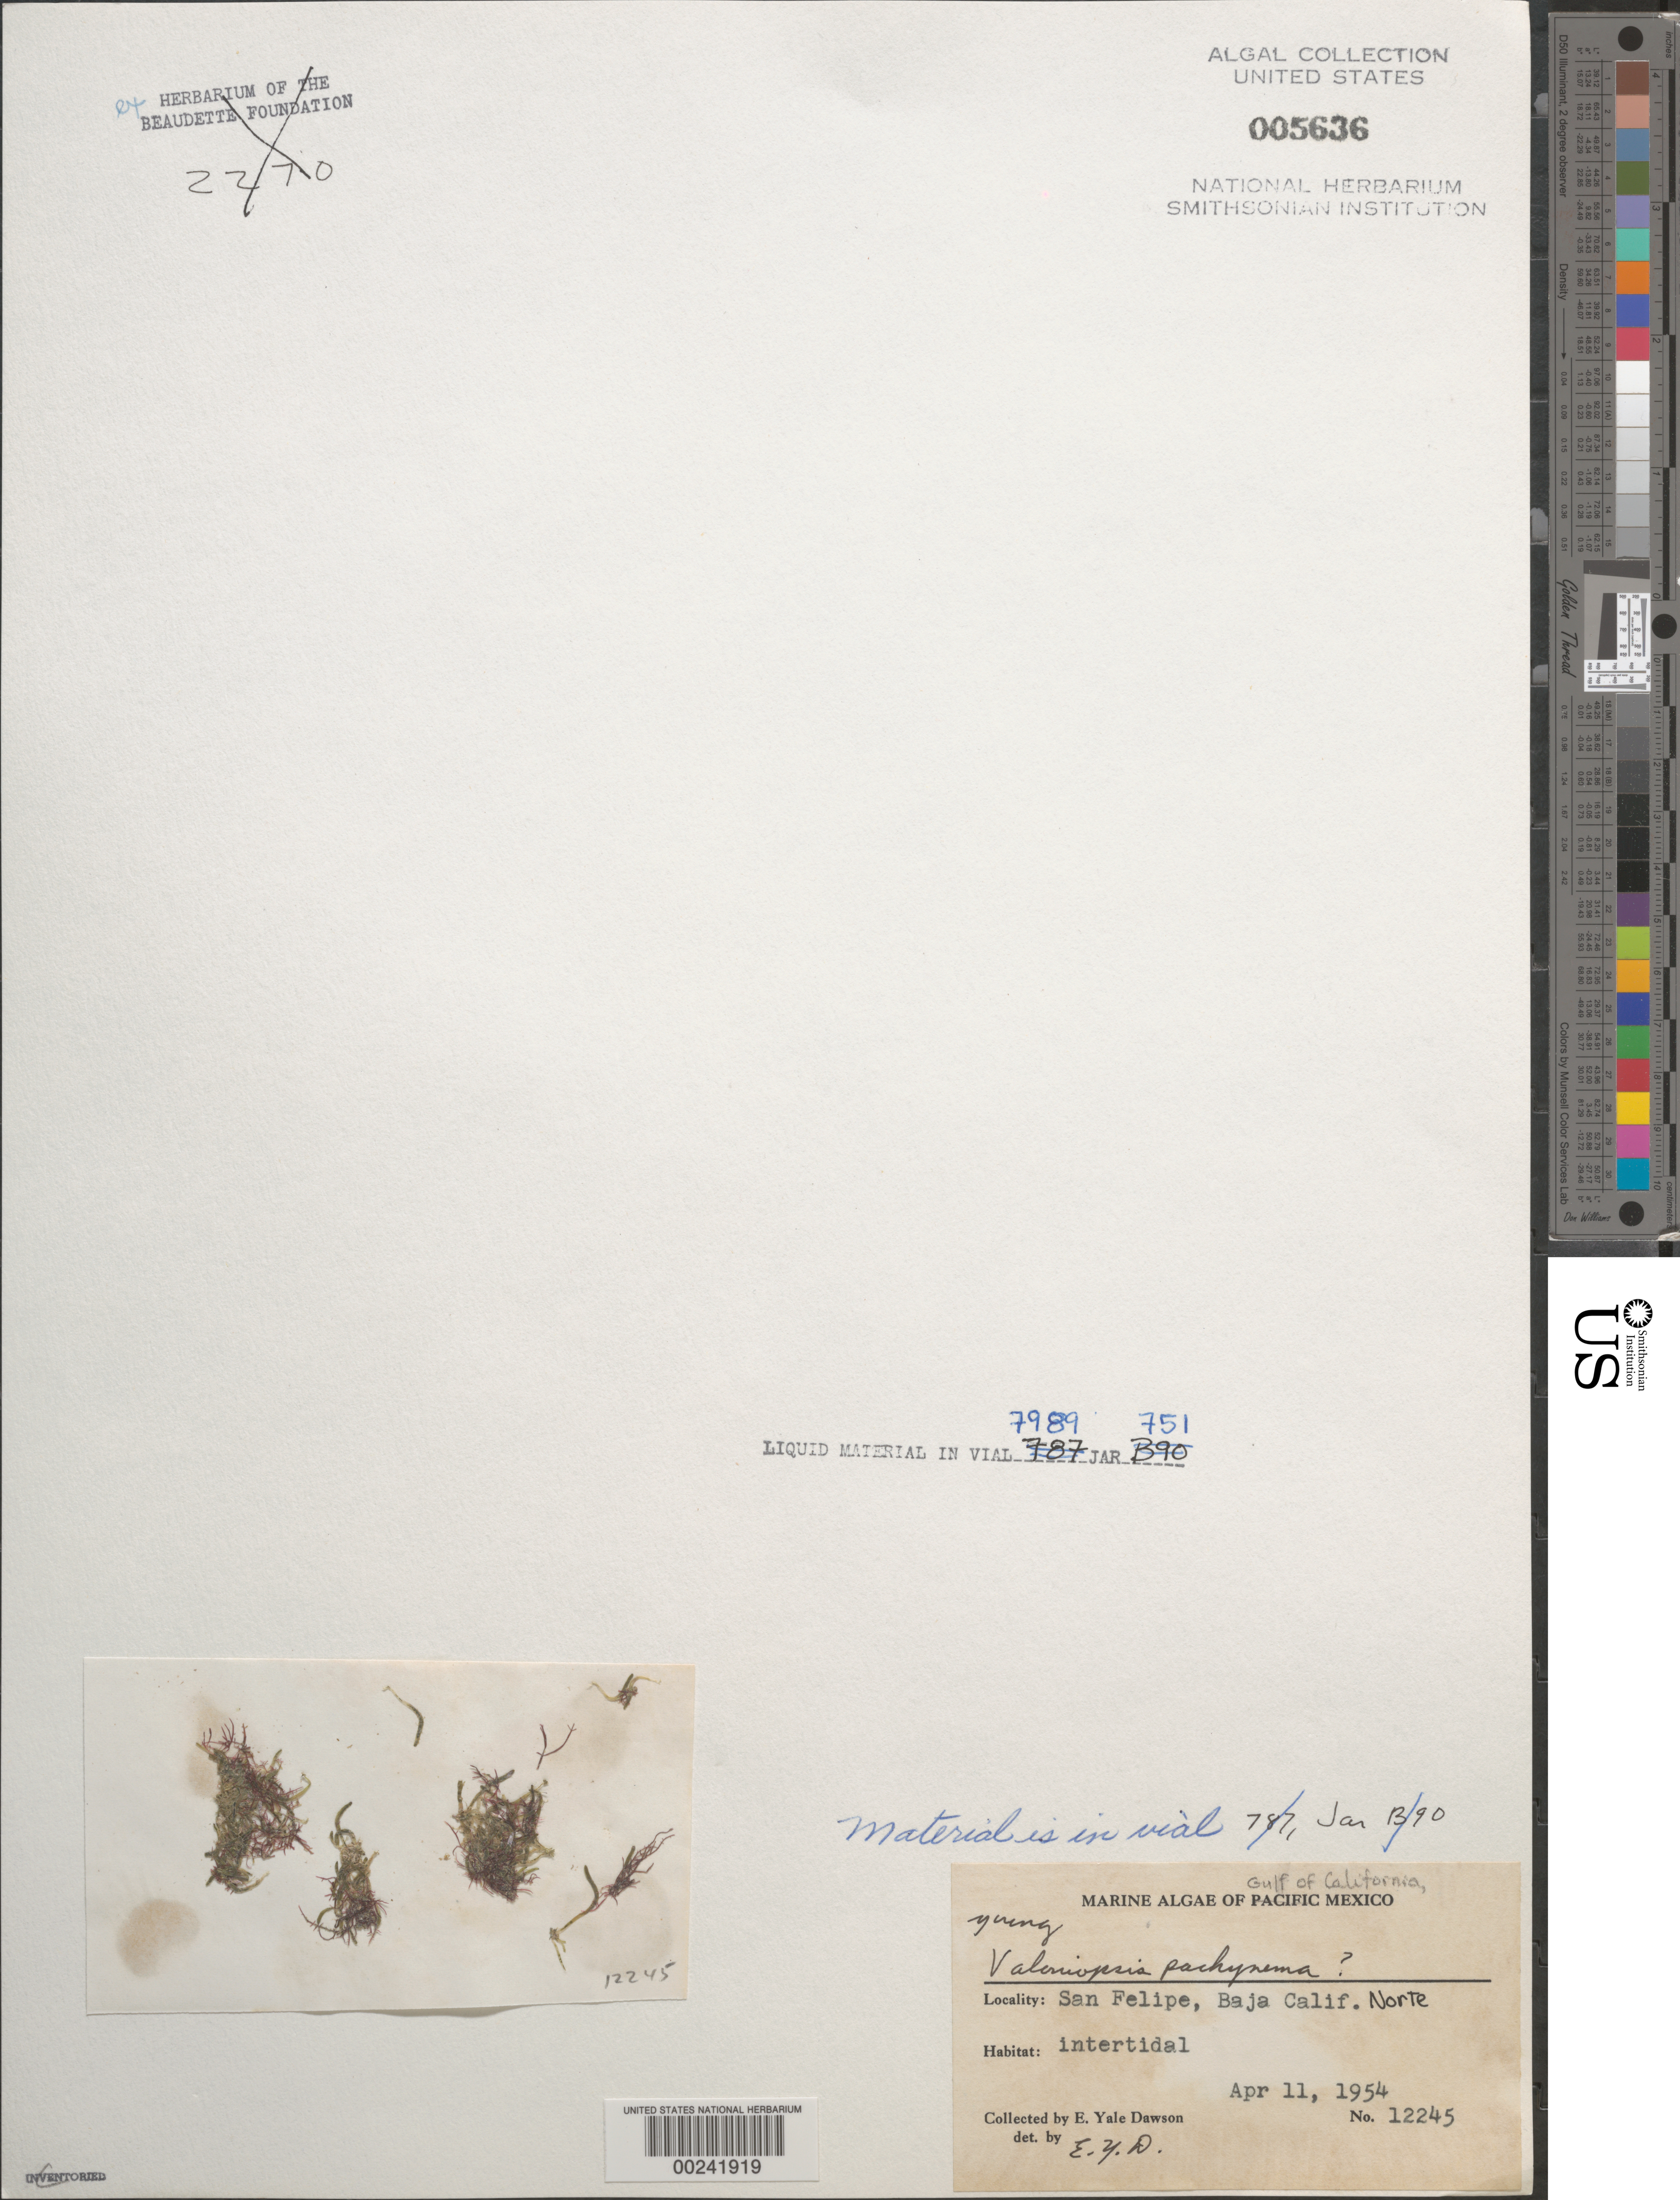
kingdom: Plantae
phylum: Chlorophyta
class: Ulvophyceae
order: Siphonocladales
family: Valoniaceae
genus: Valoniopsis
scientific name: Valoniopsis pachynema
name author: (G. Martens) Børgesen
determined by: Dawson, E. Y.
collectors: E. Y. Dawson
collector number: EYD 12245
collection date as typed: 11 Apr 1954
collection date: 1954-04-11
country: Mexico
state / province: Baja California Norte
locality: San Felipe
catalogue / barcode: US 5636